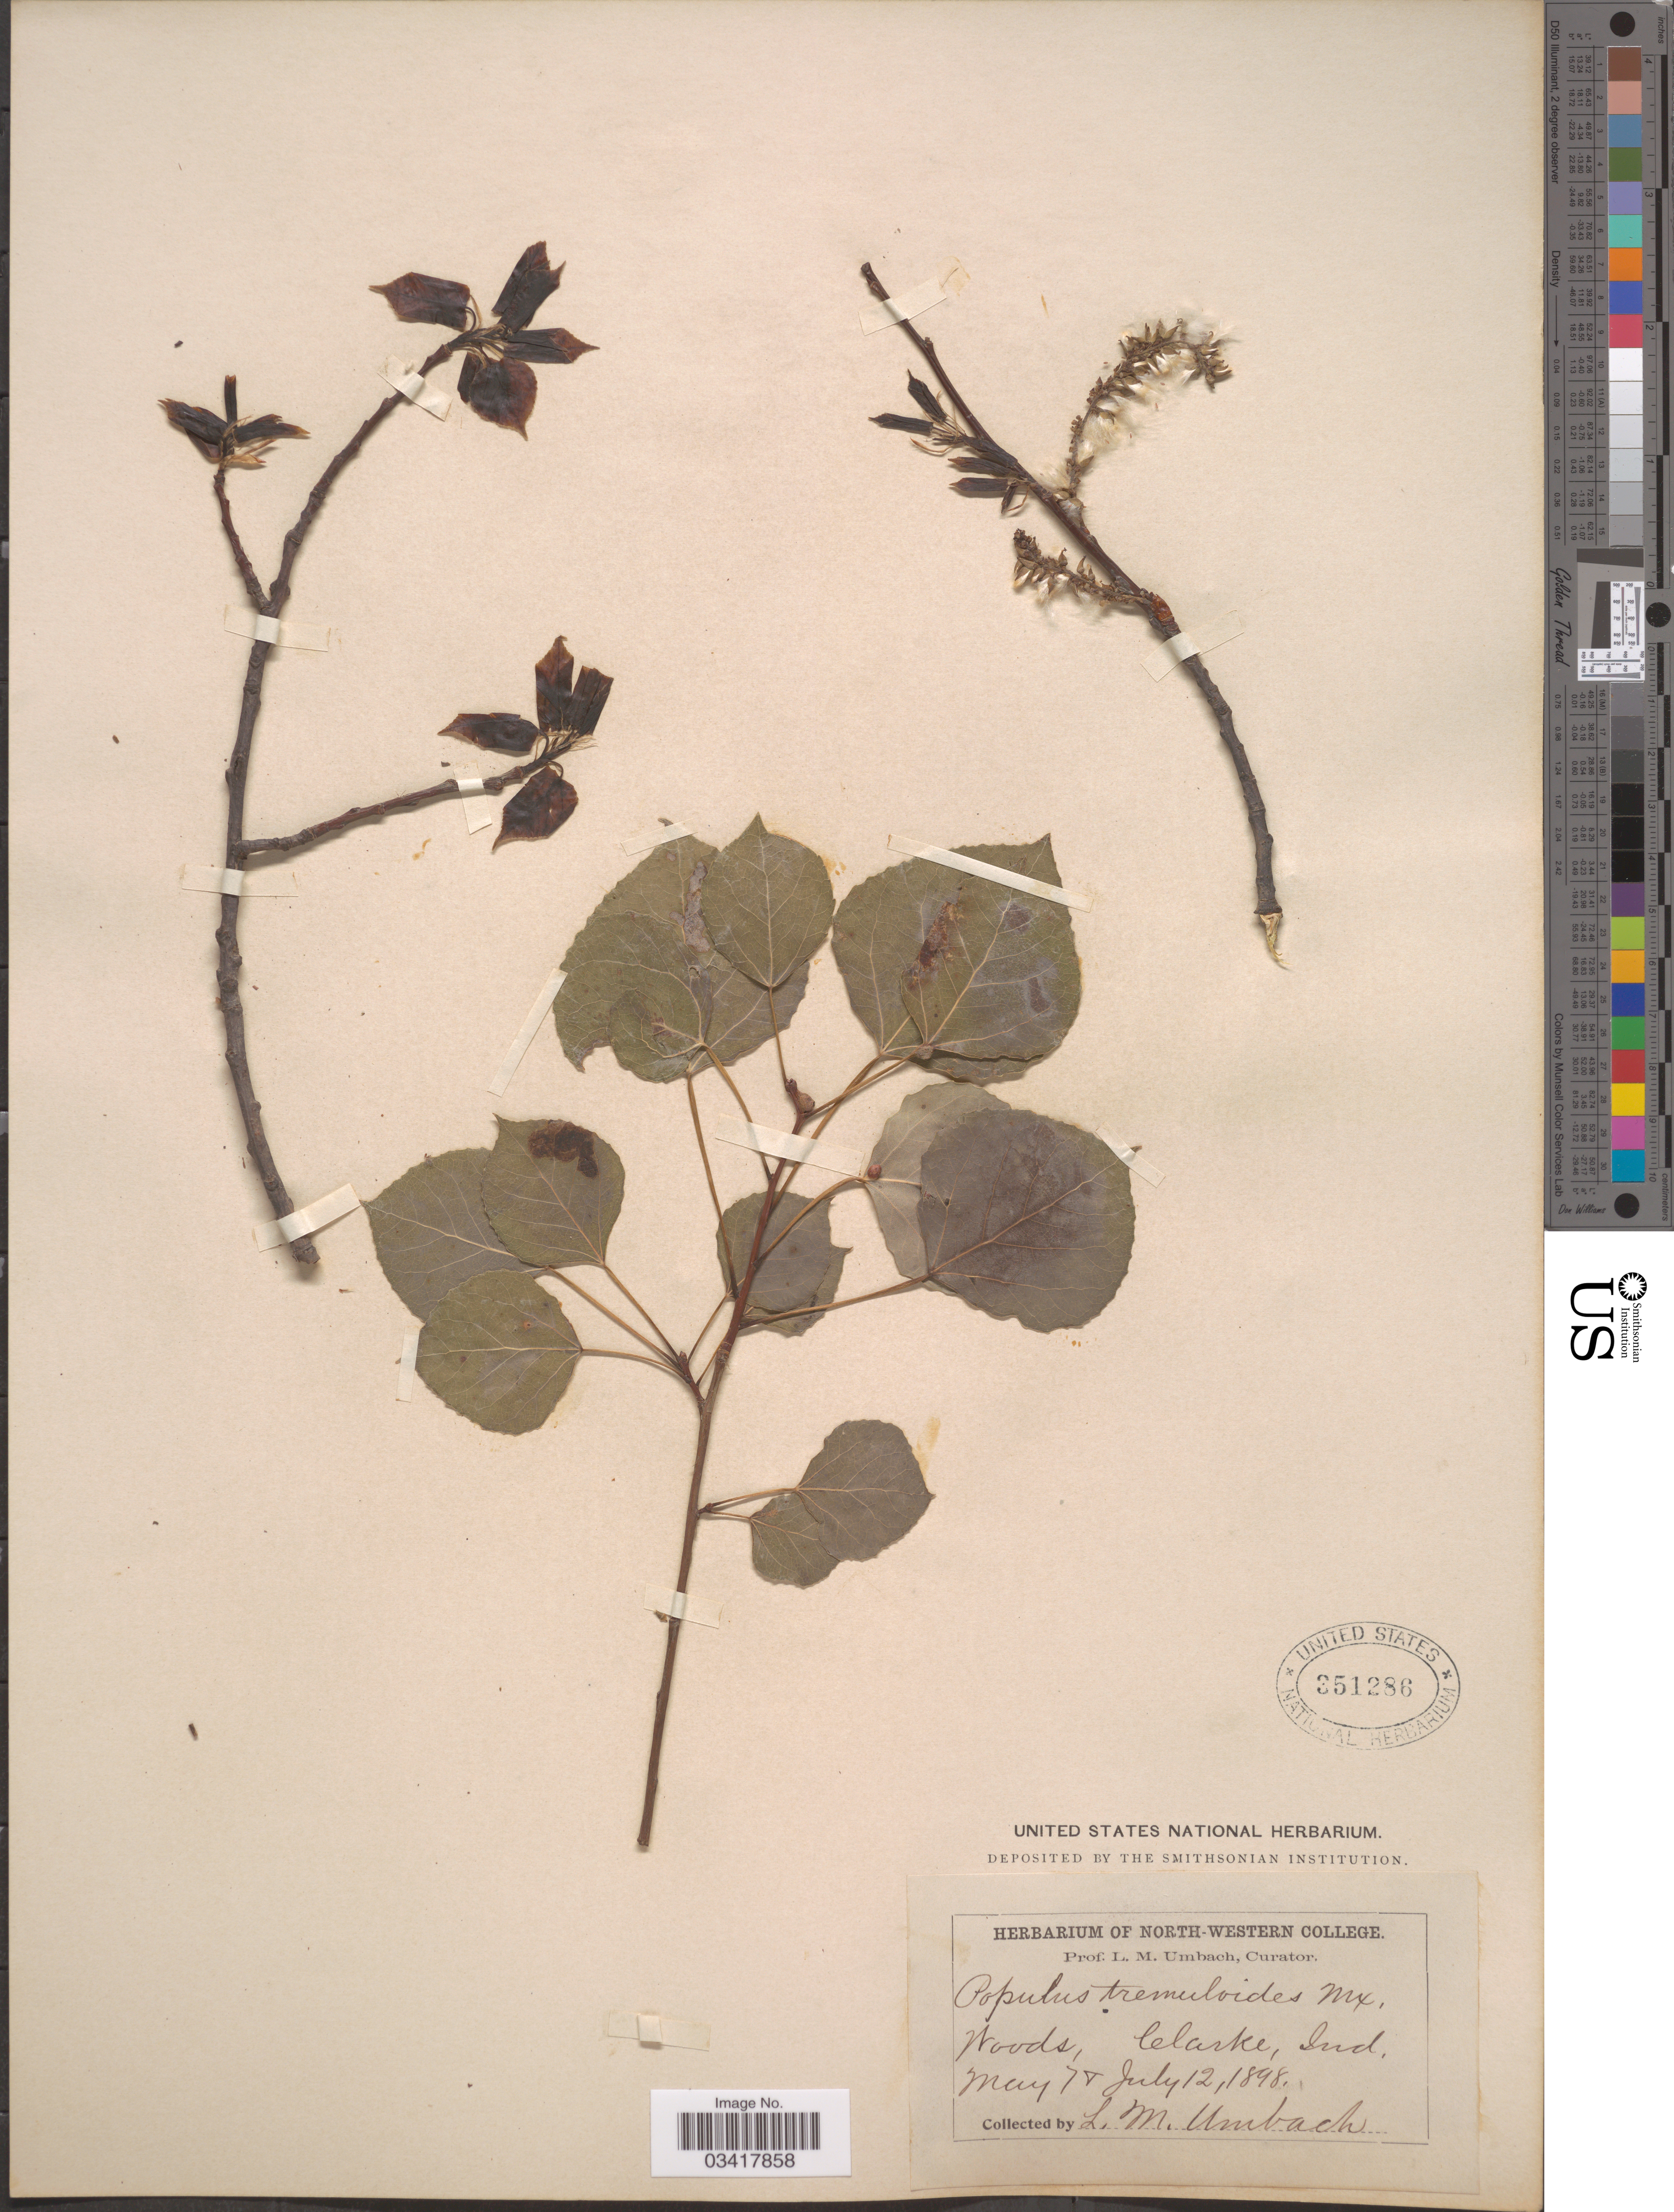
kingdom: Plantae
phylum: Tracheophyta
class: Magnoliopsida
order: Malpighiales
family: Salicaceae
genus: Populus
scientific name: Populus tremuloides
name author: Michx.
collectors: L. M. Umbach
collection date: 1898-05-07/1898-07-12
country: United States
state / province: Indiana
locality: Clarke.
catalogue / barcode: US 351286